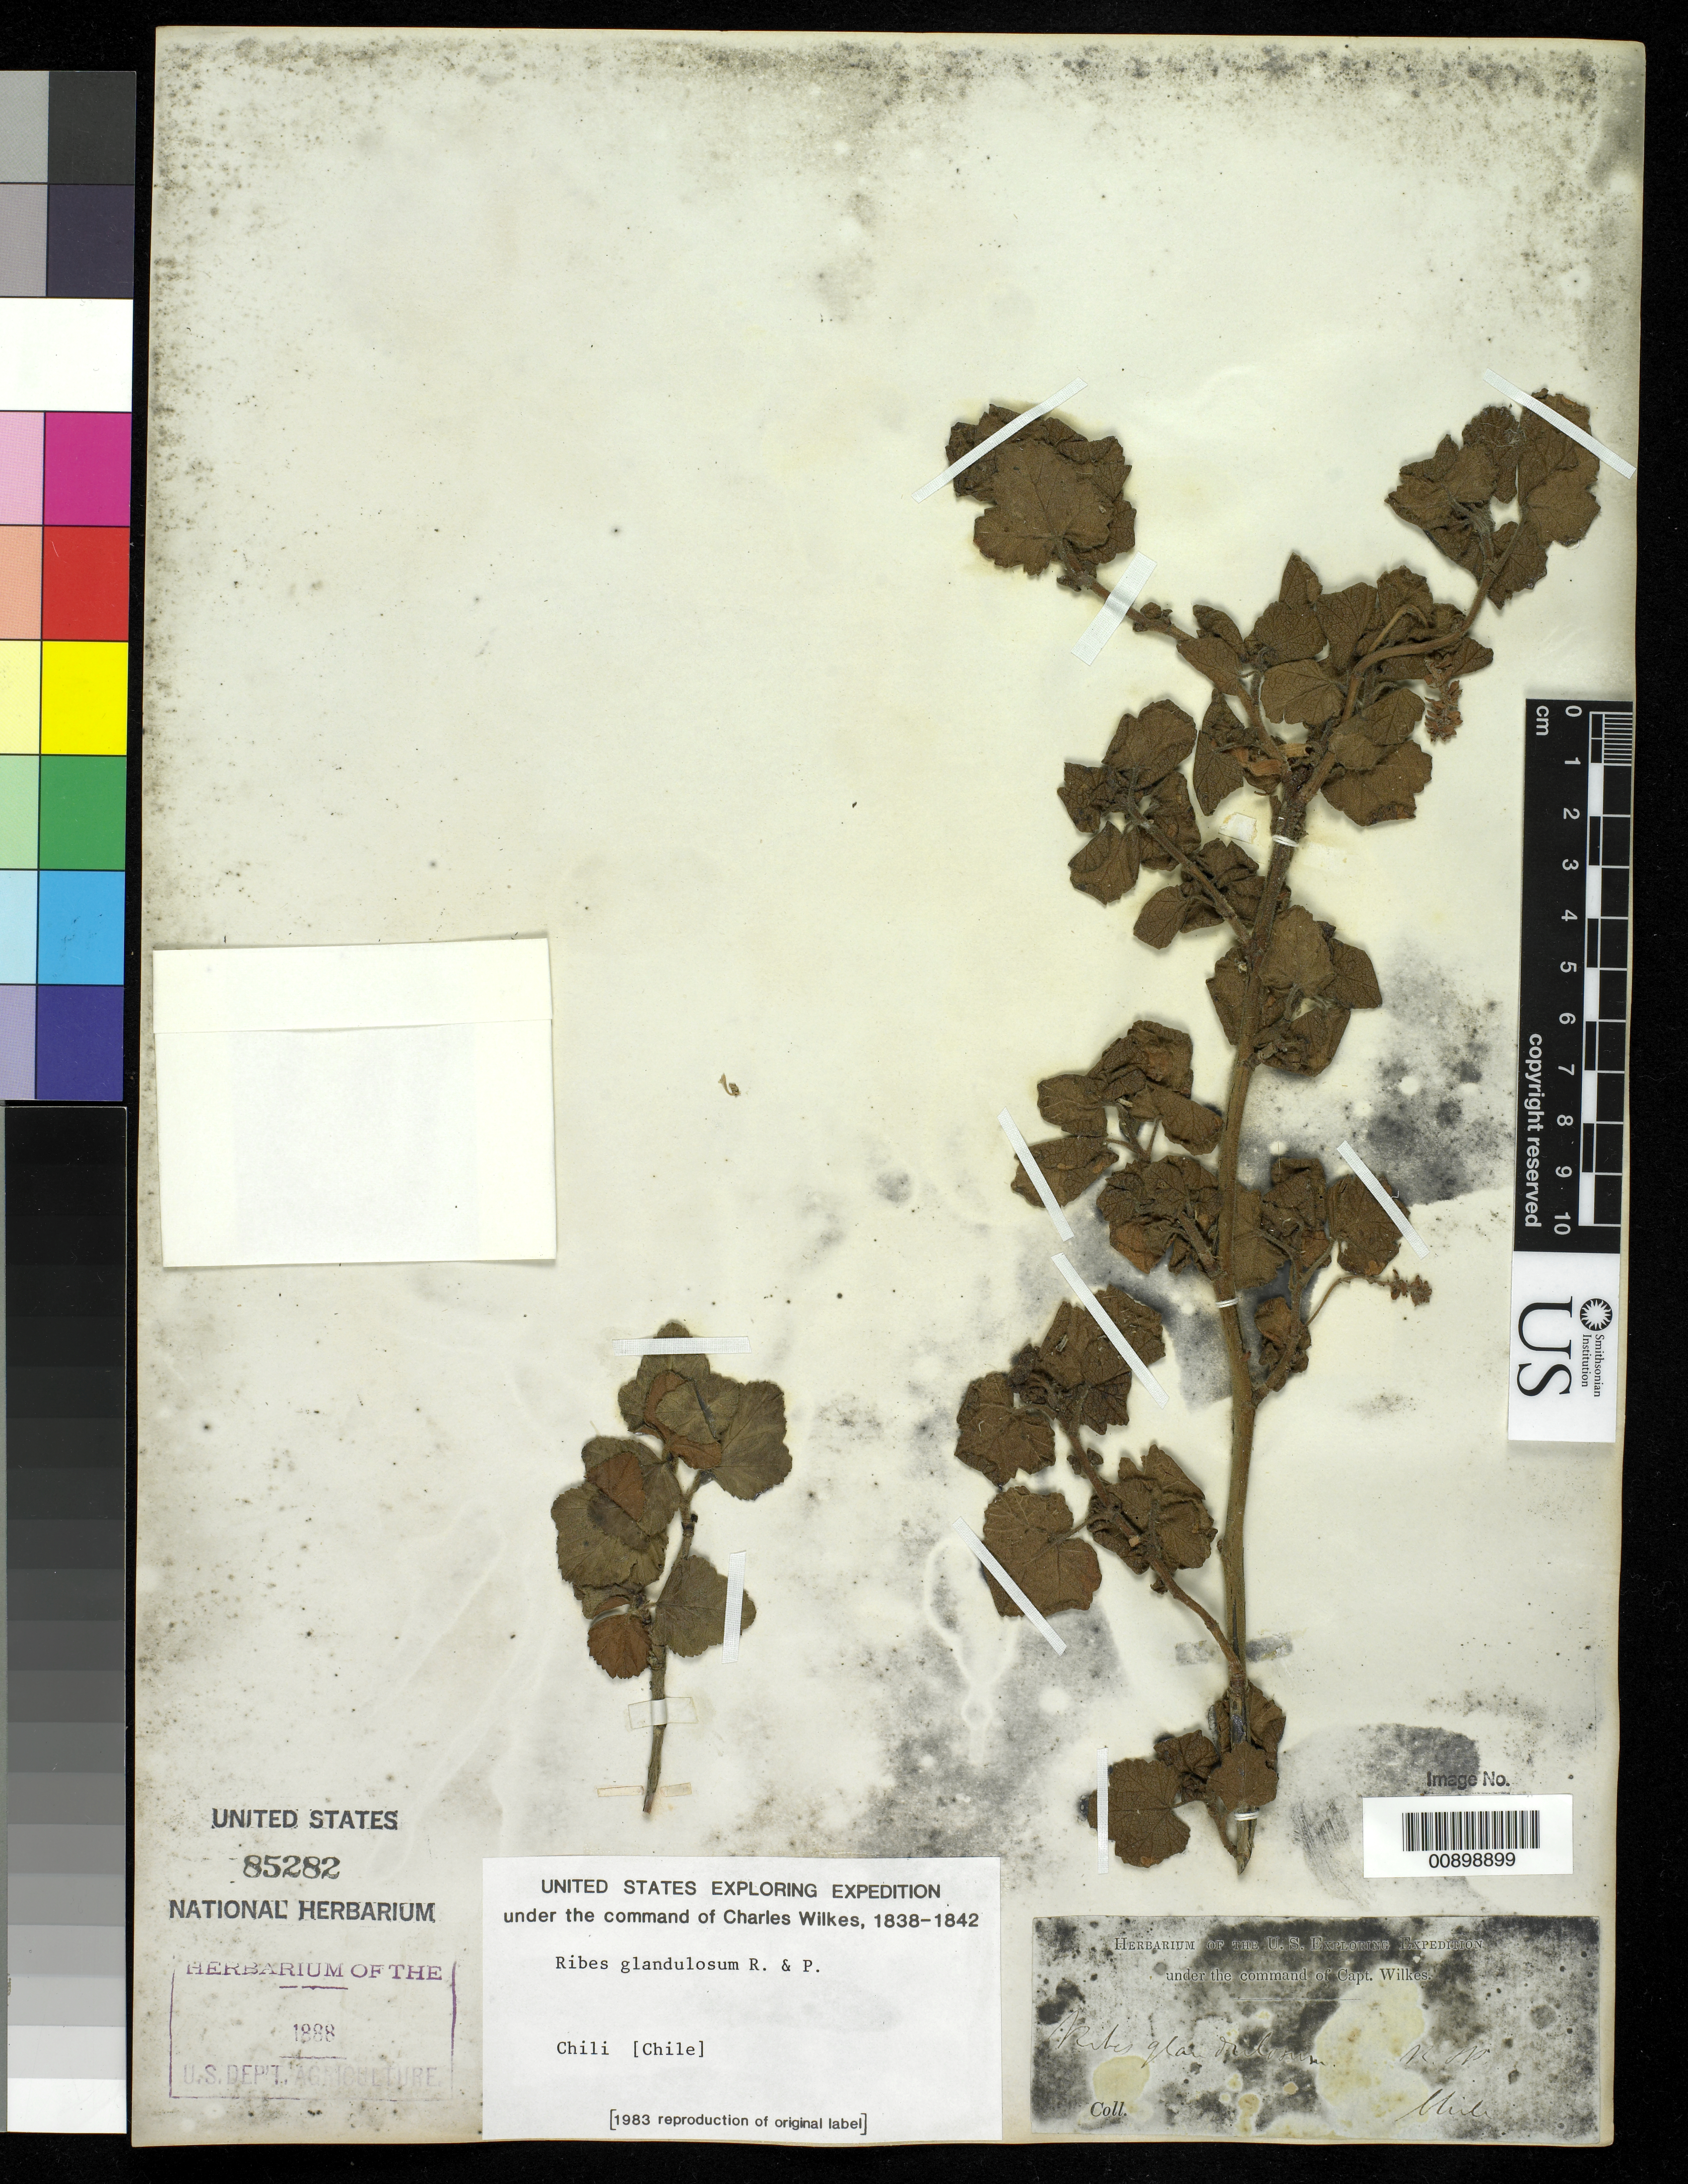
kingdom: Plantae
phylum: Tracheophyta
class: Magnoliopsida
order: Saxifragales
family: Grossulariaceae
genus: Ribes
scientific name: Ribes glandulosum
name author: Ruiz & Pav.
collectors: Wilkes Explor. Exped.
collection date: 1838/1842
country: Chile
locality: Chile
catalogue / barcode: US 85282